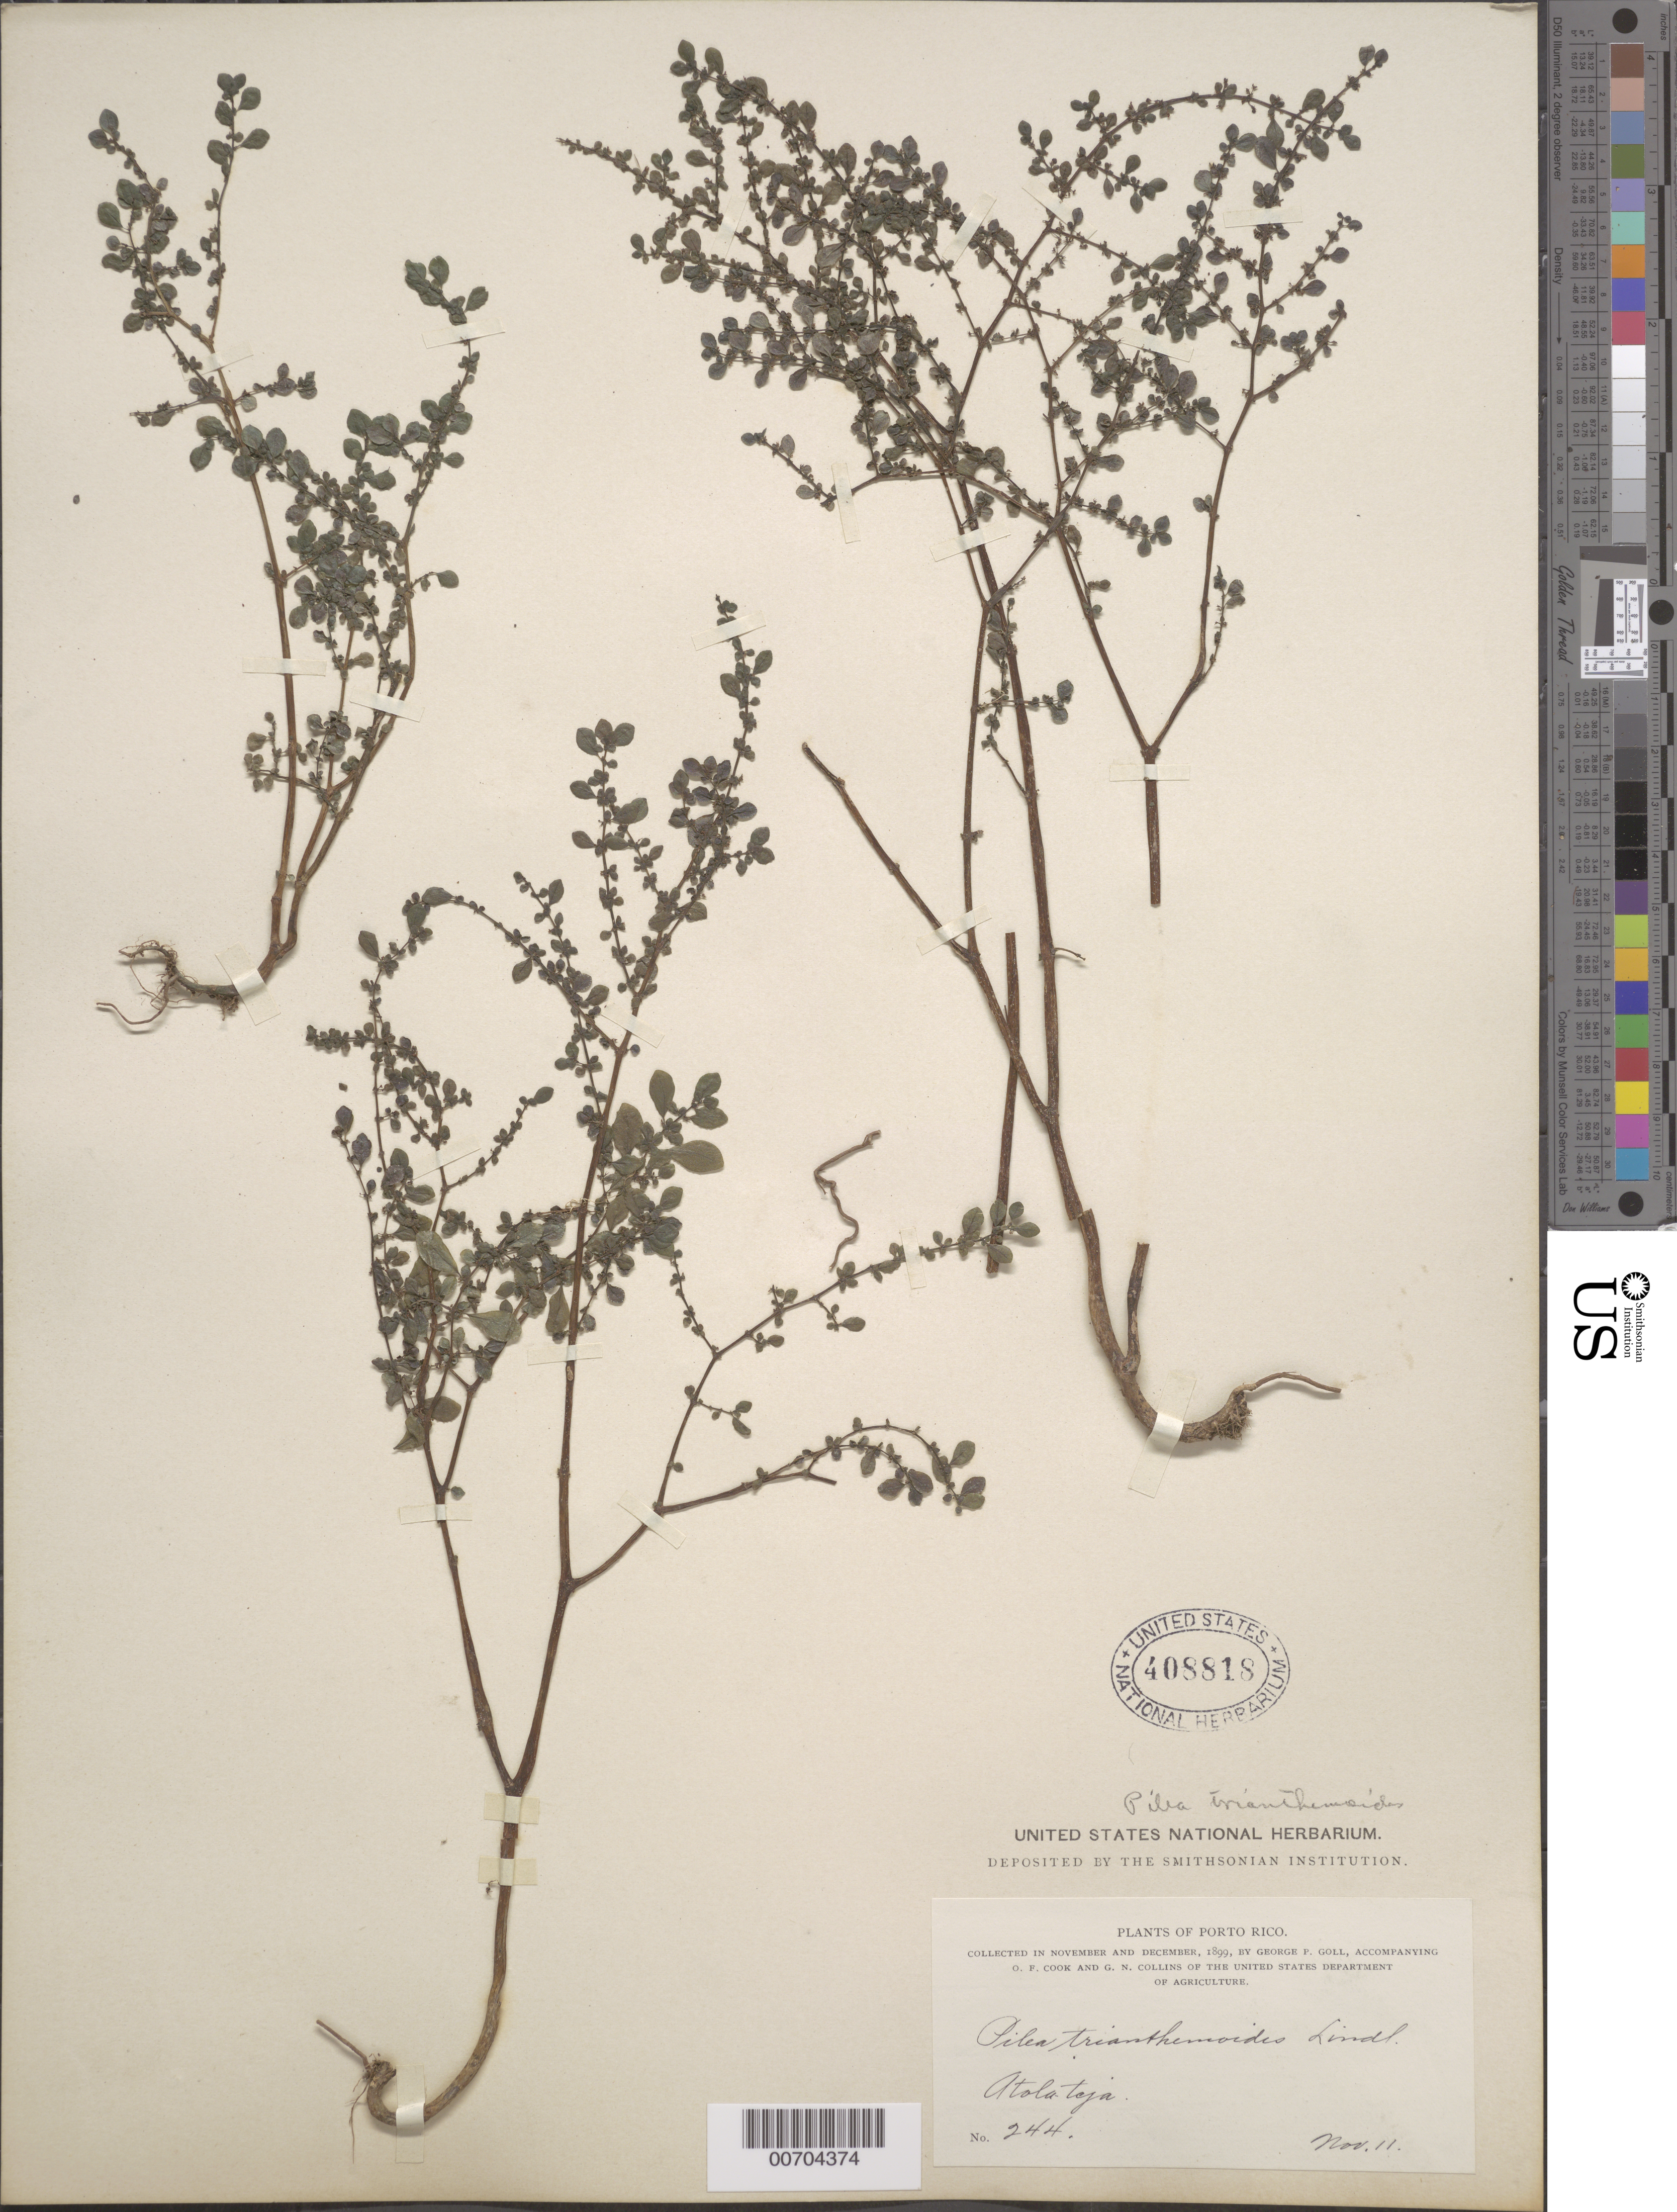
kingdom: Plantae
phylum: Tracheophyta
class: Magnoliopsida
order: Rosales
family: Urticaceae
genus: Pilea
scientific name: Pilea trianthemoides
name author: (Sw.) Lindl.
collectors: G. Goll, O. F. Cook & G. Collins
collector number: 244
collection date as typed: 11 Nov 1899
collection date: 1899-11-11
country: Puerto Rico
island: Greater Antilles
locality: Atolateja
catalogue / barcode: US 408818